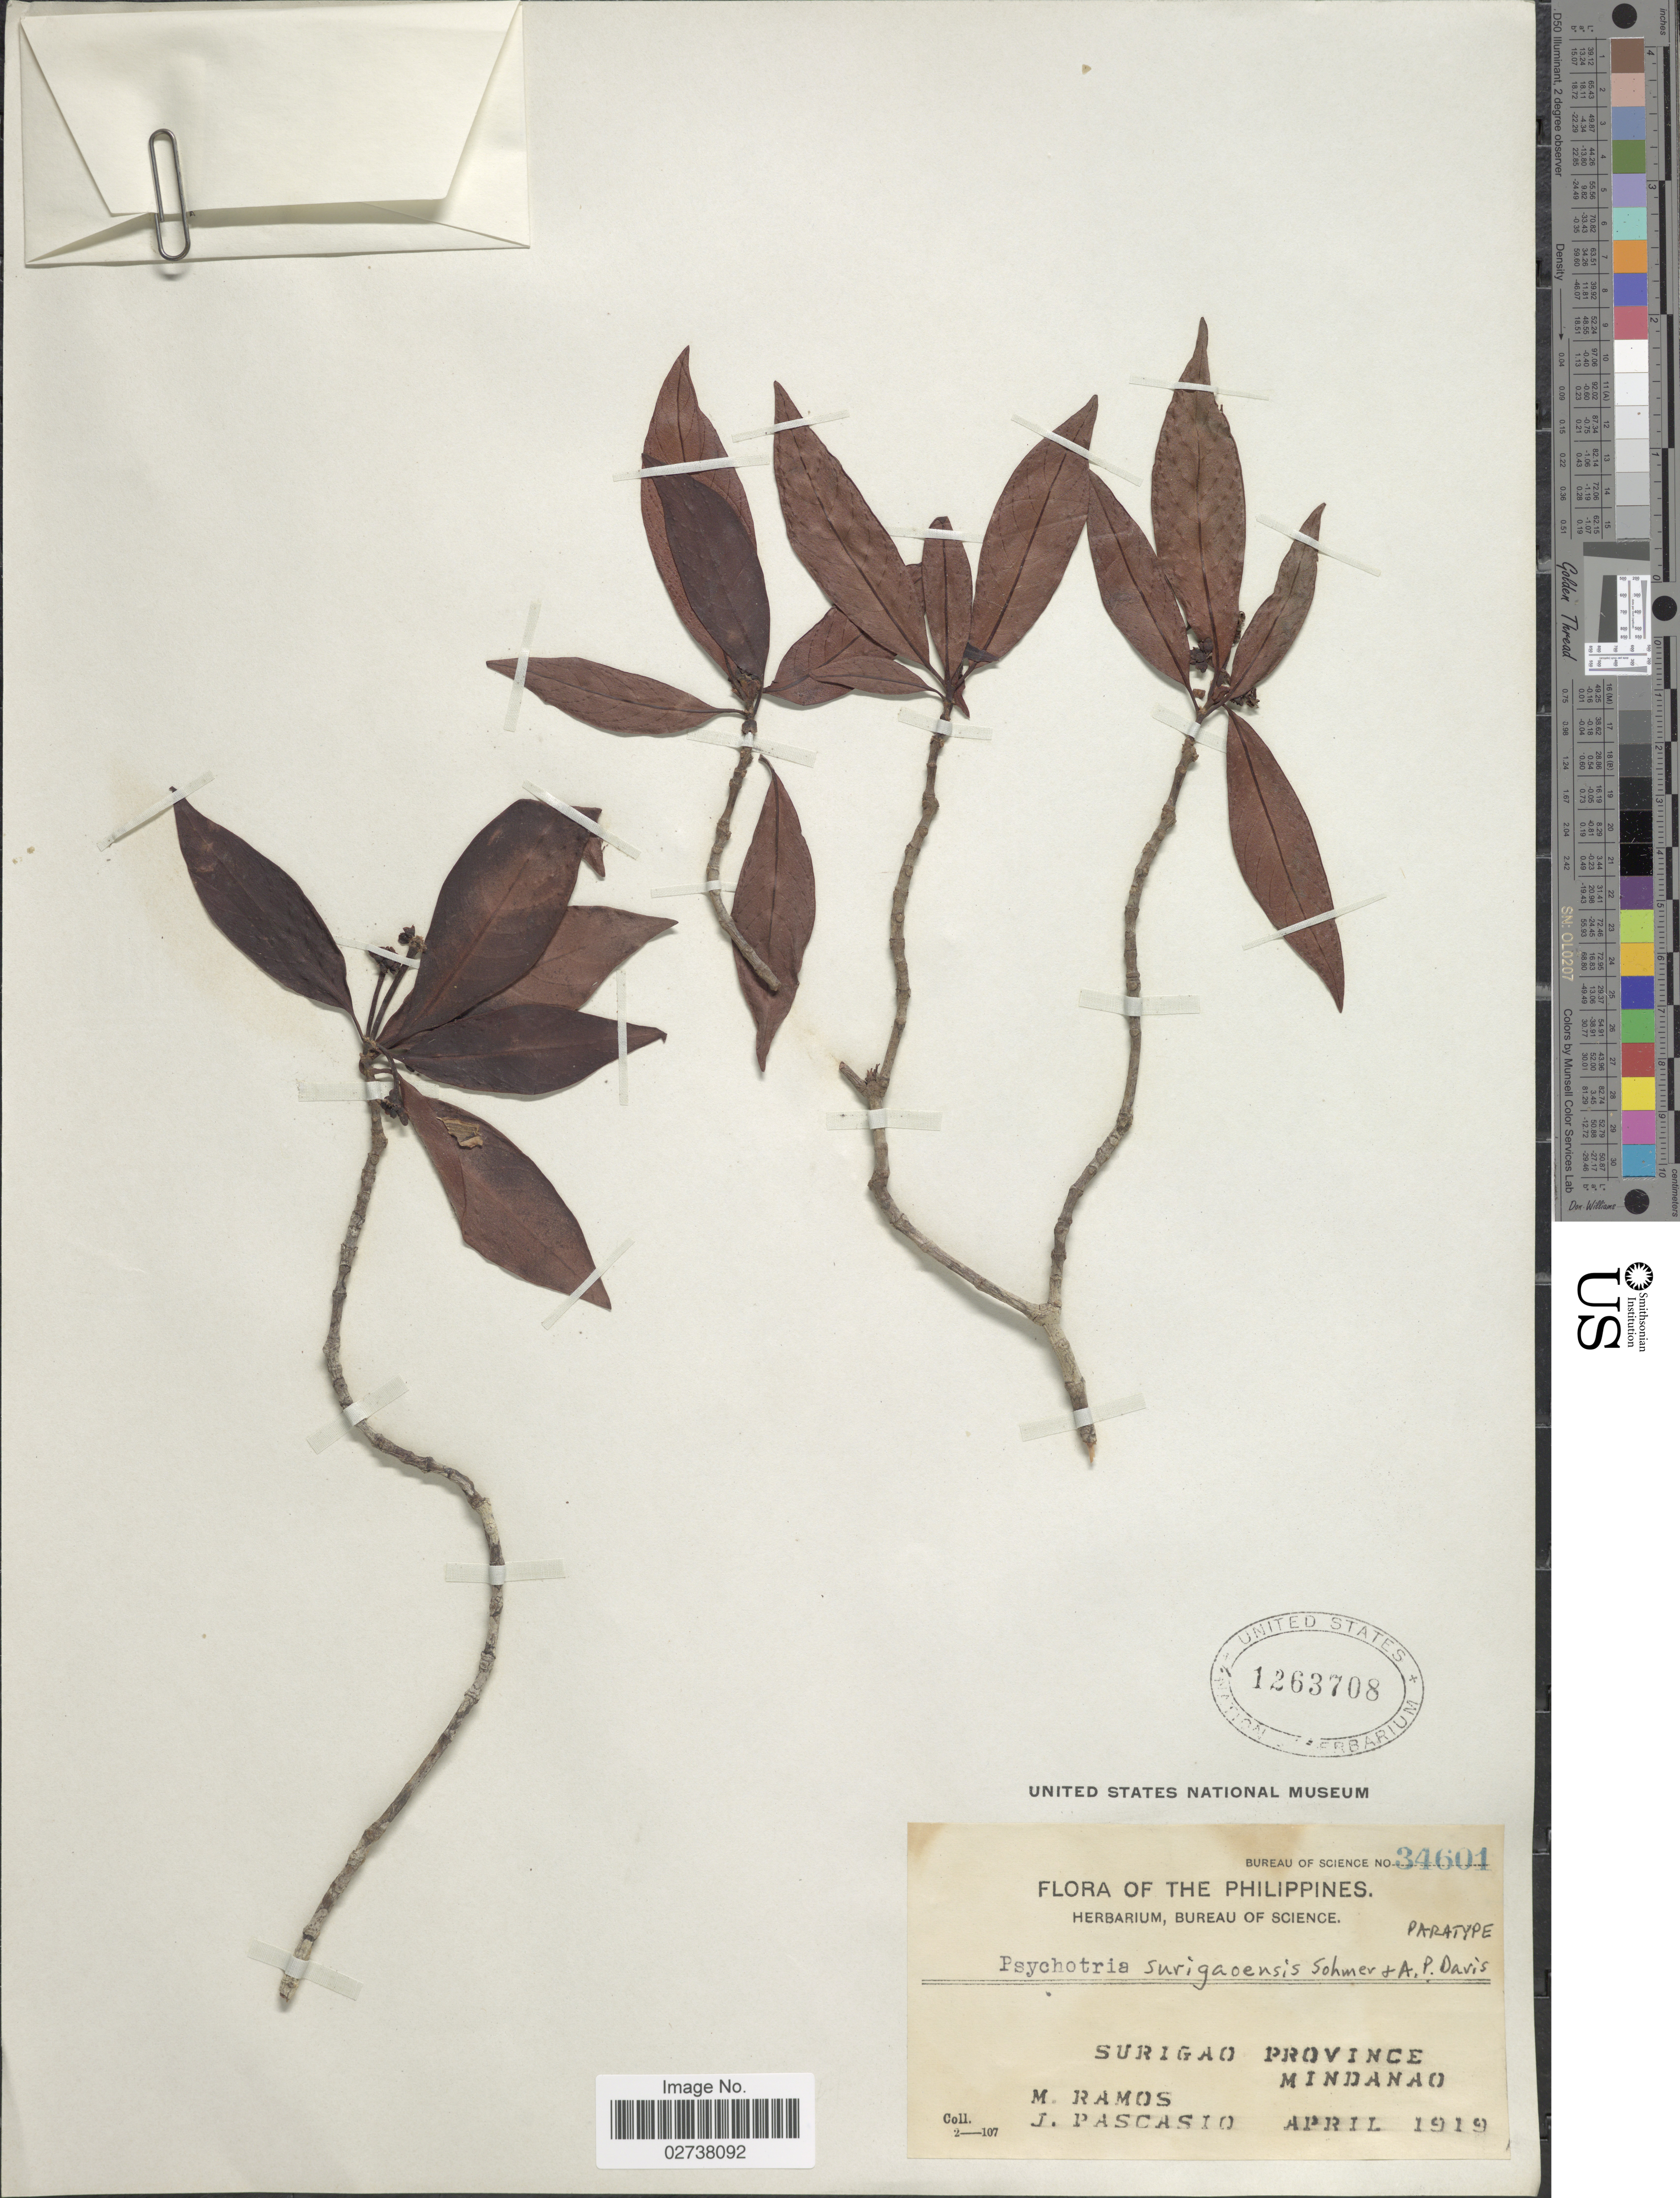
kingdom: Plantae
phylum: Tracheophyta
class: Magnoliopsida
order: Gentianales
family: Rubiaceae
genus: Psychotria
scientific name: Psychotria surigaoensis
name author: Sohmer & A.P. Davis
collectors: M. Ramos & J. Pascasio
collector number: Bureau of Science 34601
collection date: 1919-04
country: Philippines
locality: Surigao Province, Mindanao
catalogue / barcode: US 1263708